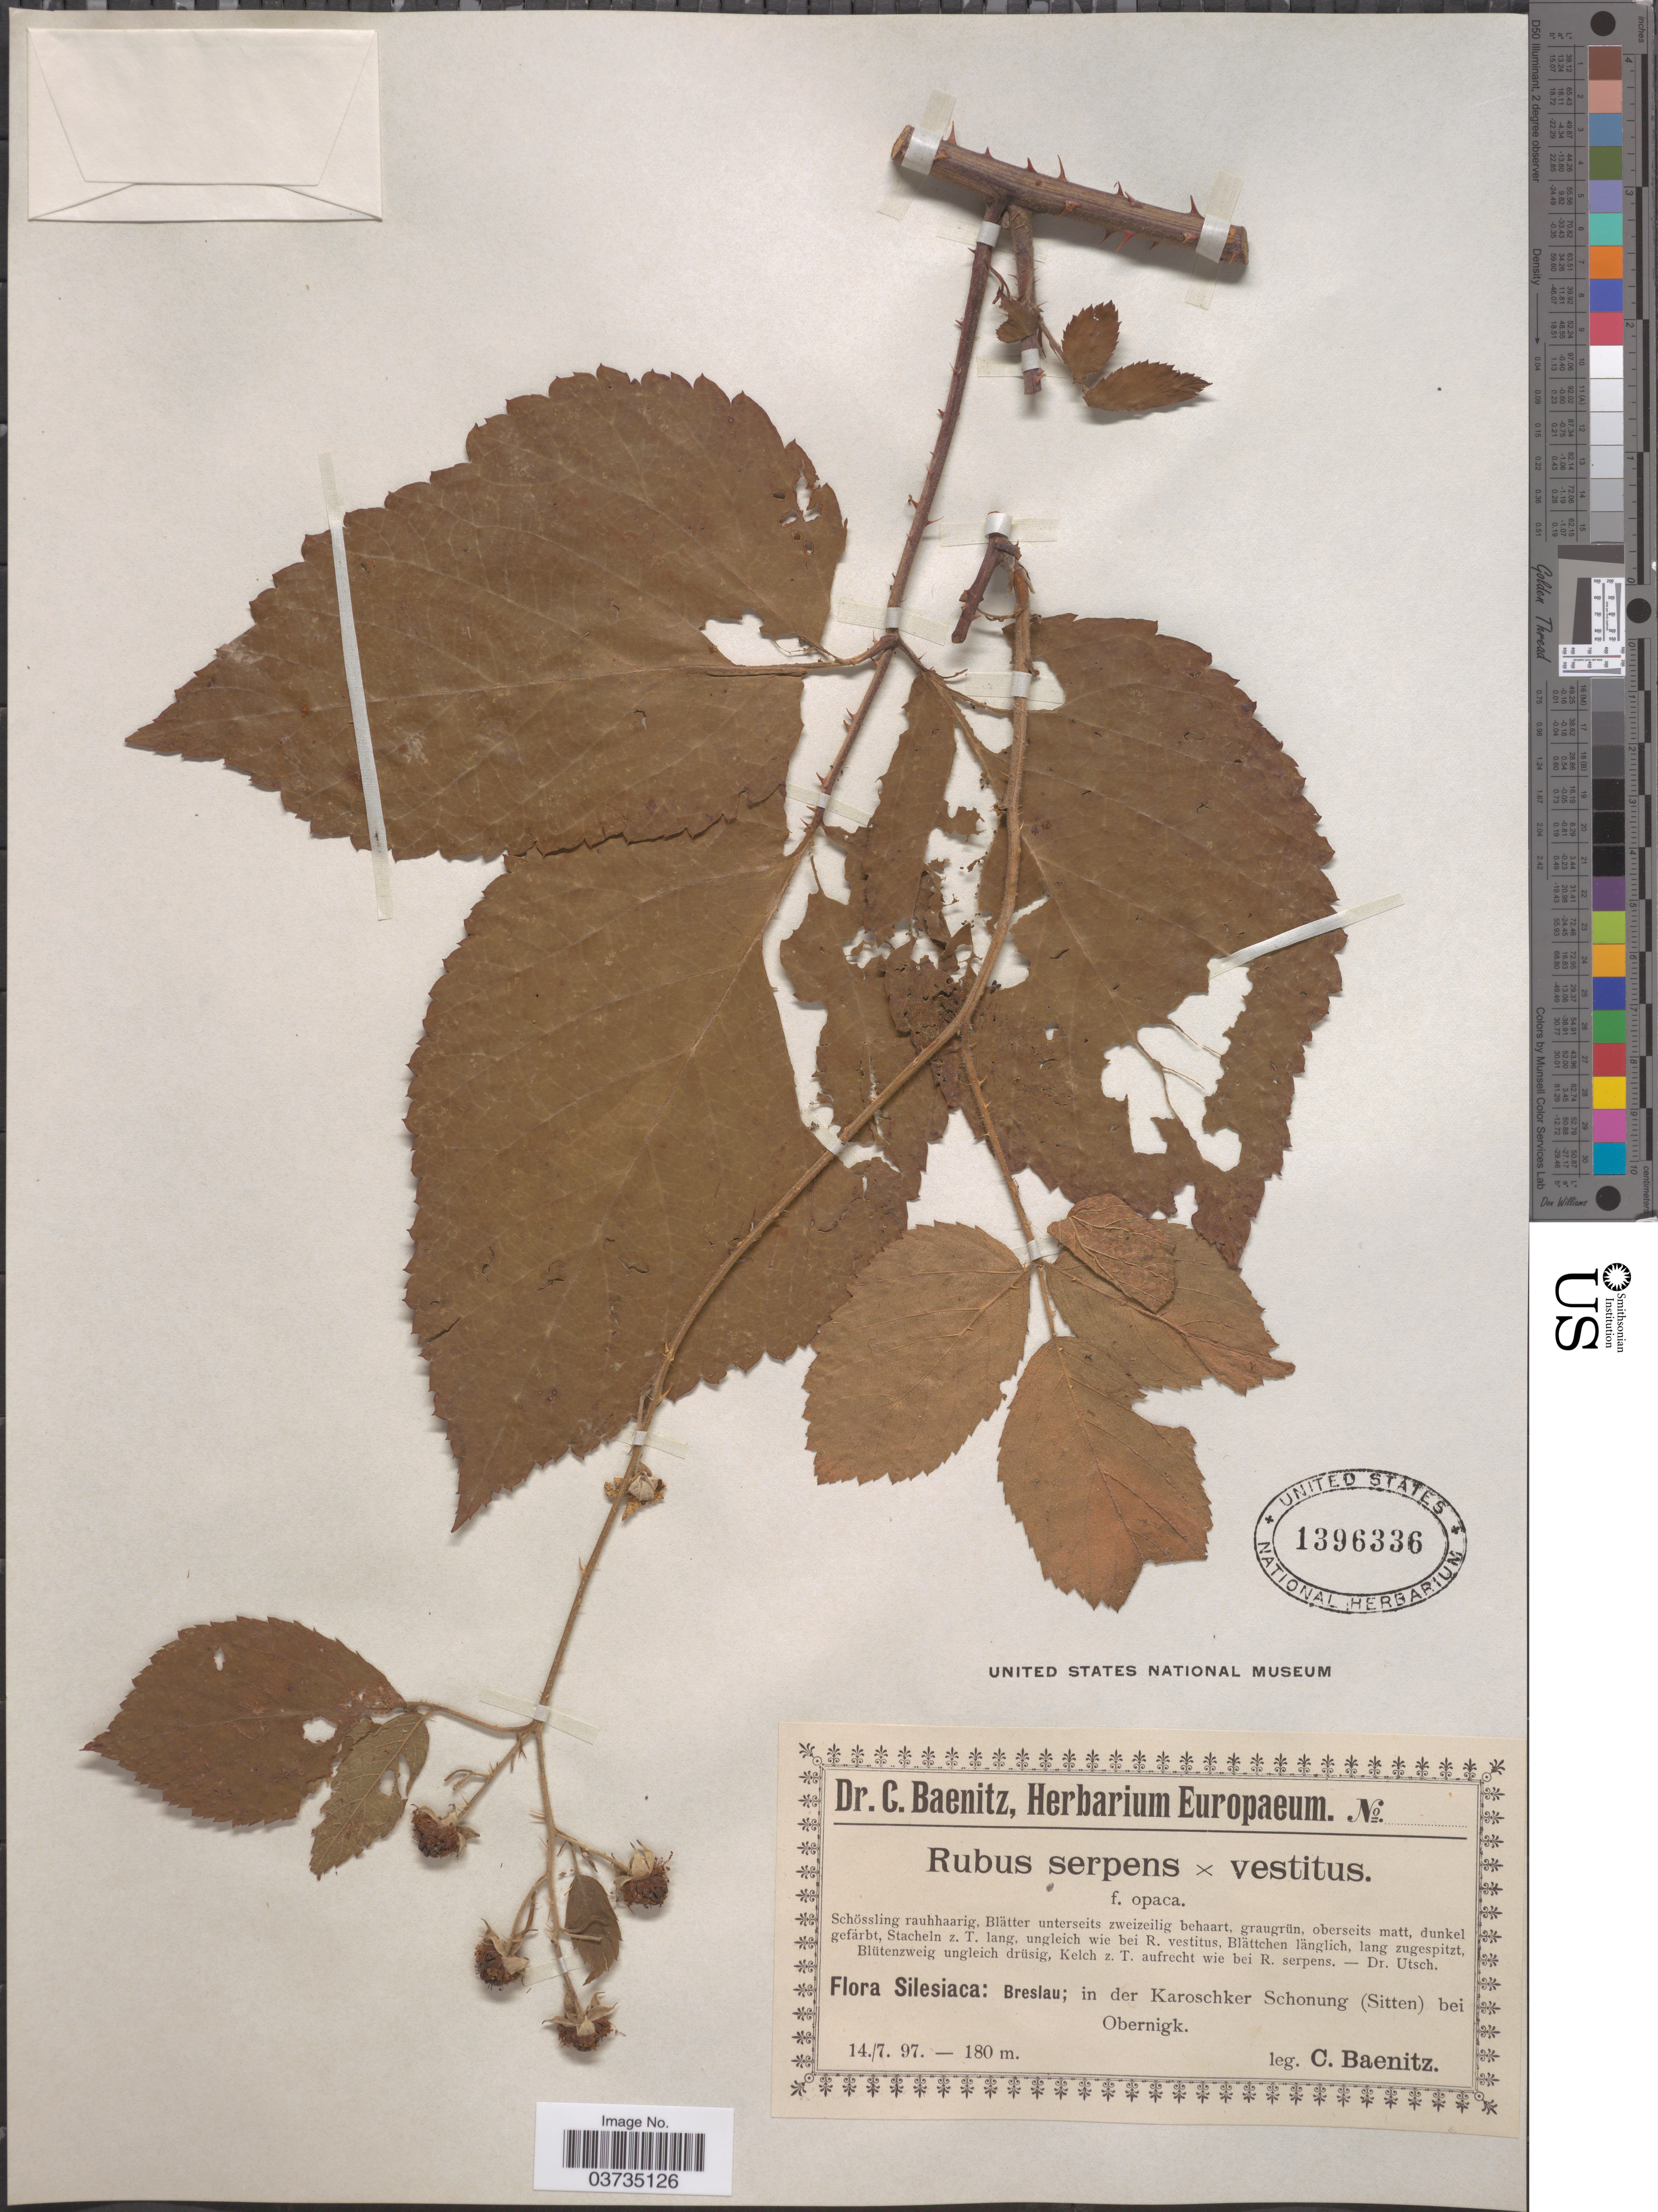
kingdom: Plantae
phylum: Tracheophyta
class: Magnoliopsida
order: Rosales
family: Rosaceae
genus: Rubus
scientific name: Rubus serpens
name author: Weihe ex Lej. & Courtois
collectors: C. G. Baenitz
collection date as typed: Transcribed d/m/y: 14/7/97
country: Poland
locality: Silesiaca: Breslau; in der Karoschker Schonung (Sitten) bei Obernigk.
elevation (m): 180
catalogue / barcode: US 1396336